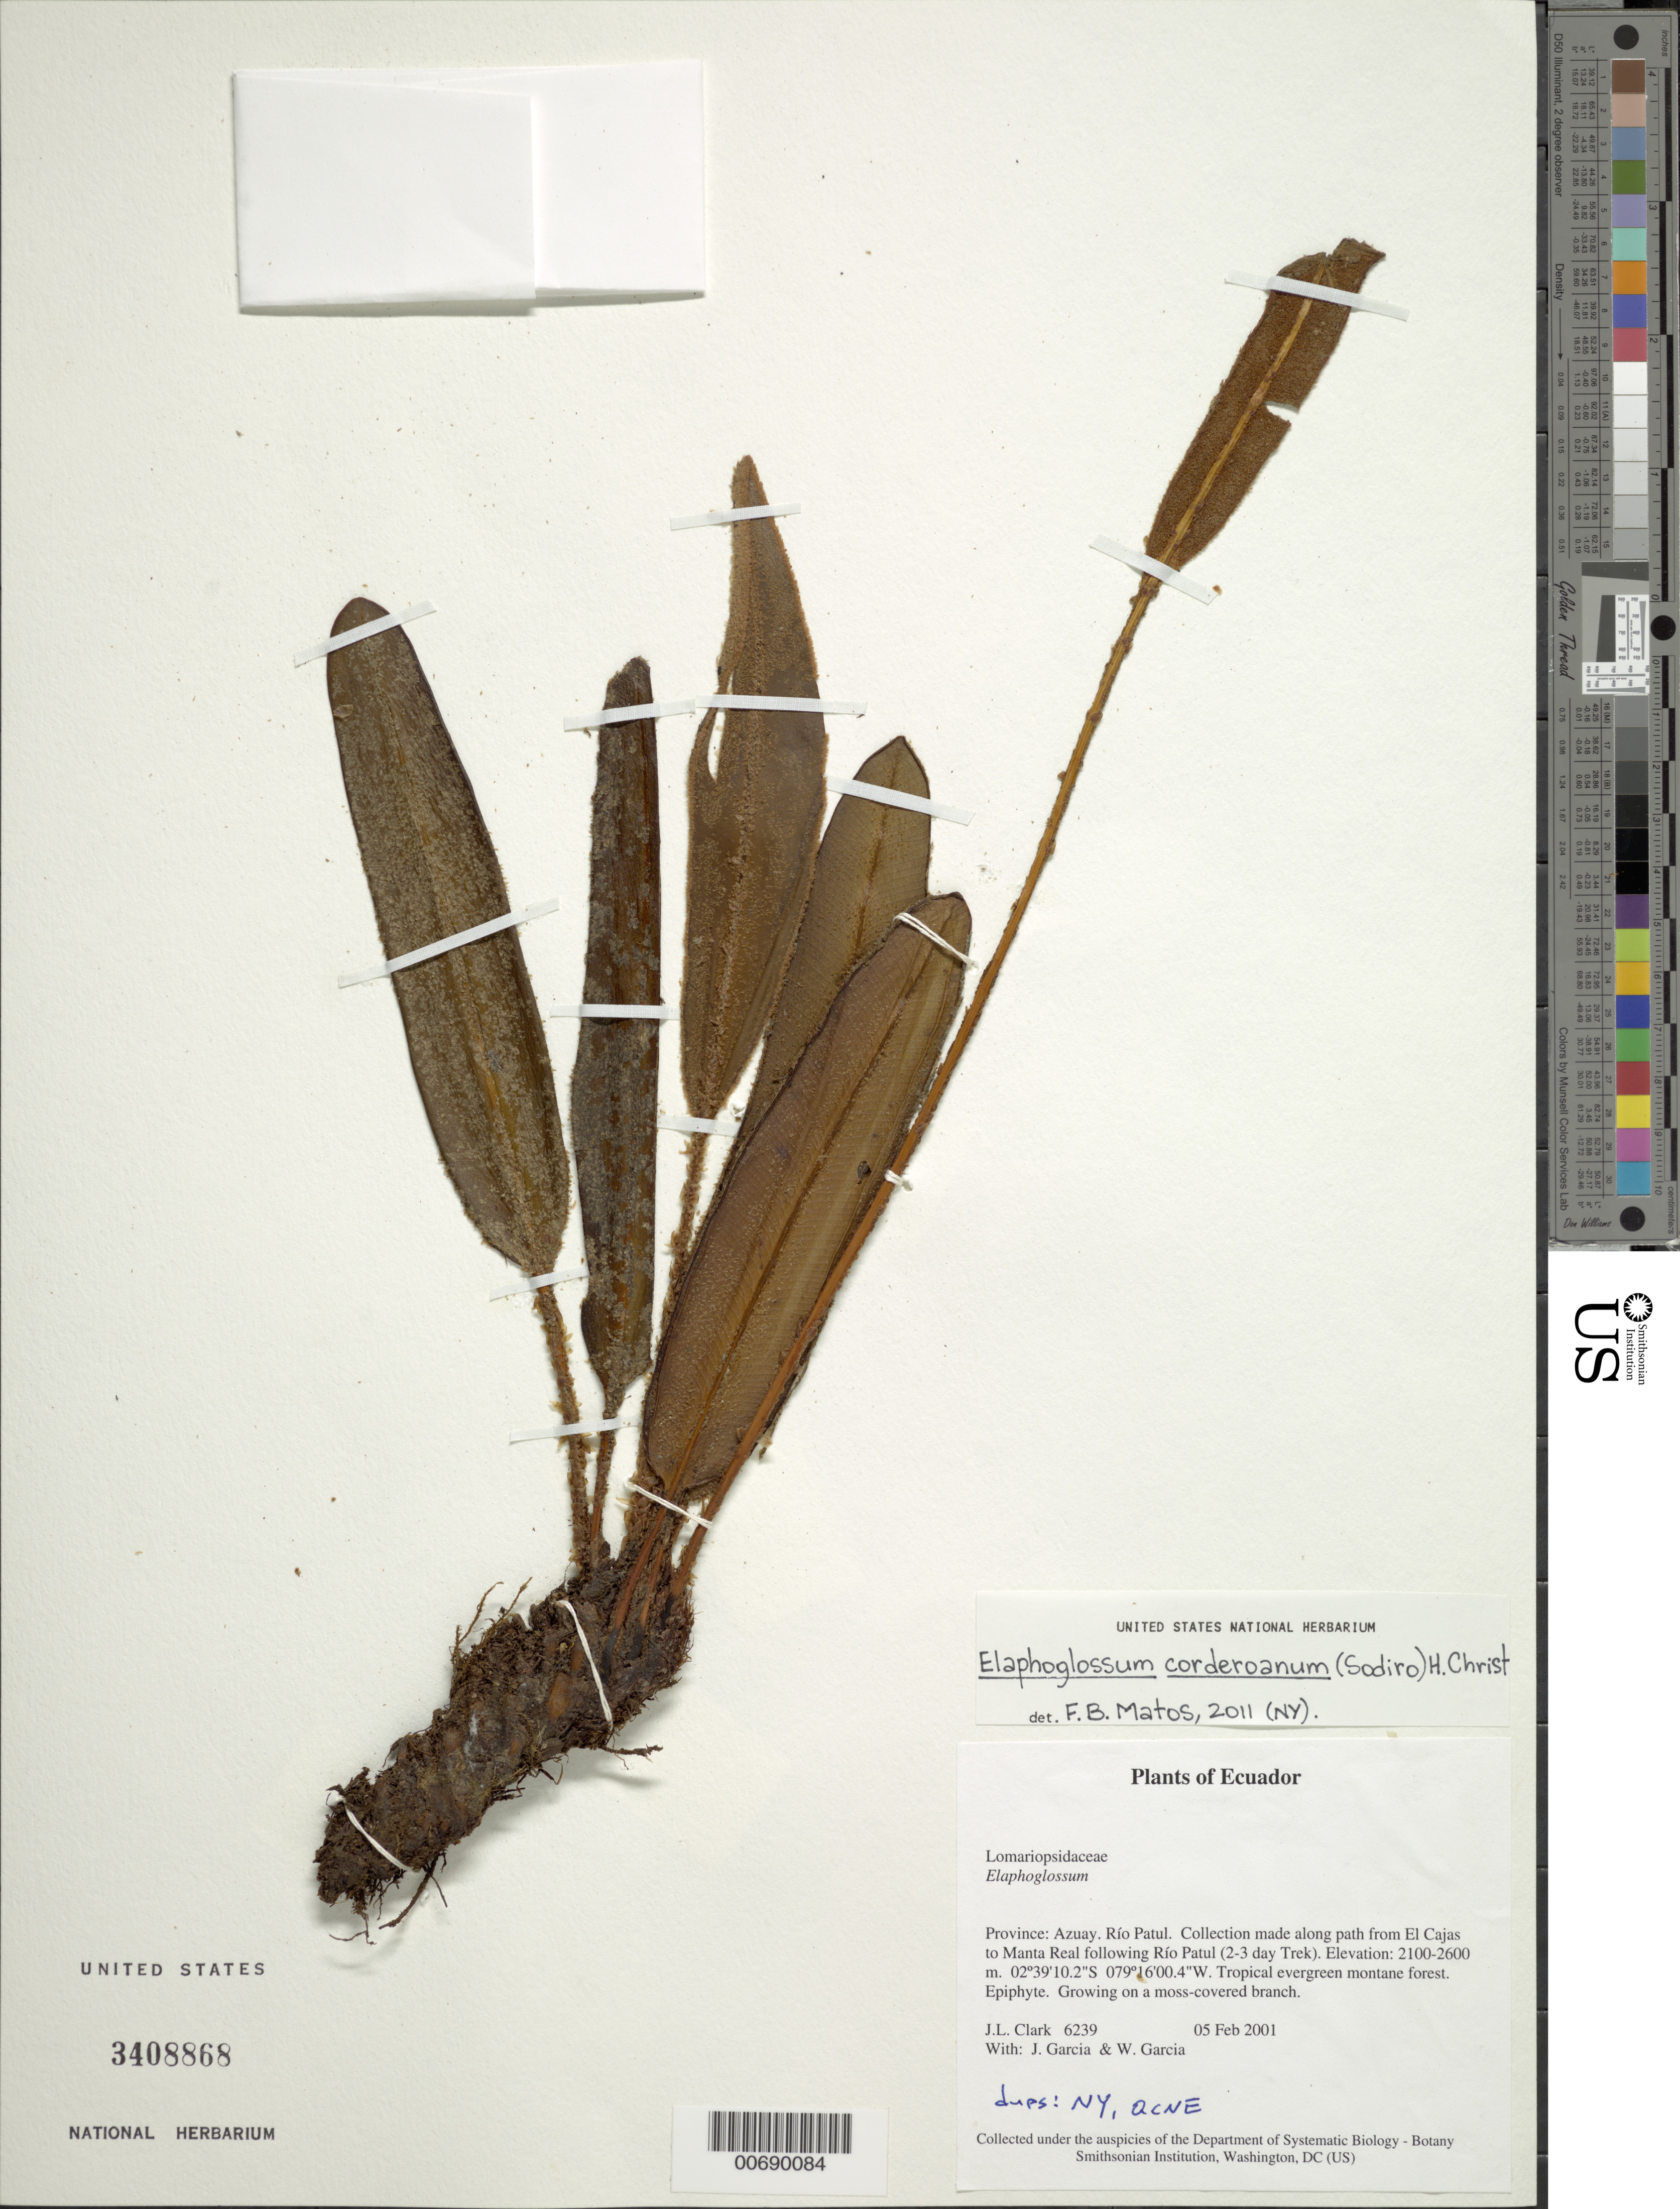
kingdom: Plantae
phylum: Tracheophyta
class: Polypodiopsida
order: Polypodiales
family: Dryopteridaceae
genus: Elaphoglossum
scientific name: Elaphoglossum corderoanum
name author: (Sodiro) Christ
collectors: J. L. Clark, J. Garcia & W. Garcia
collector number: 6239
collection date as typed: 05 Feb 2001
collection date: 2001-02-05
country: Ecuador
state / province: Azuay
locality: Río Patul. Collection made along path from El Cajas to Manta Real following Río Patul (2-3 day Trek).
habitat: Tropical evergreen montane forest.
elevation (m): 2100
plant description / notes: NY, QCNE, US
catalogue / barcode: US 3408868